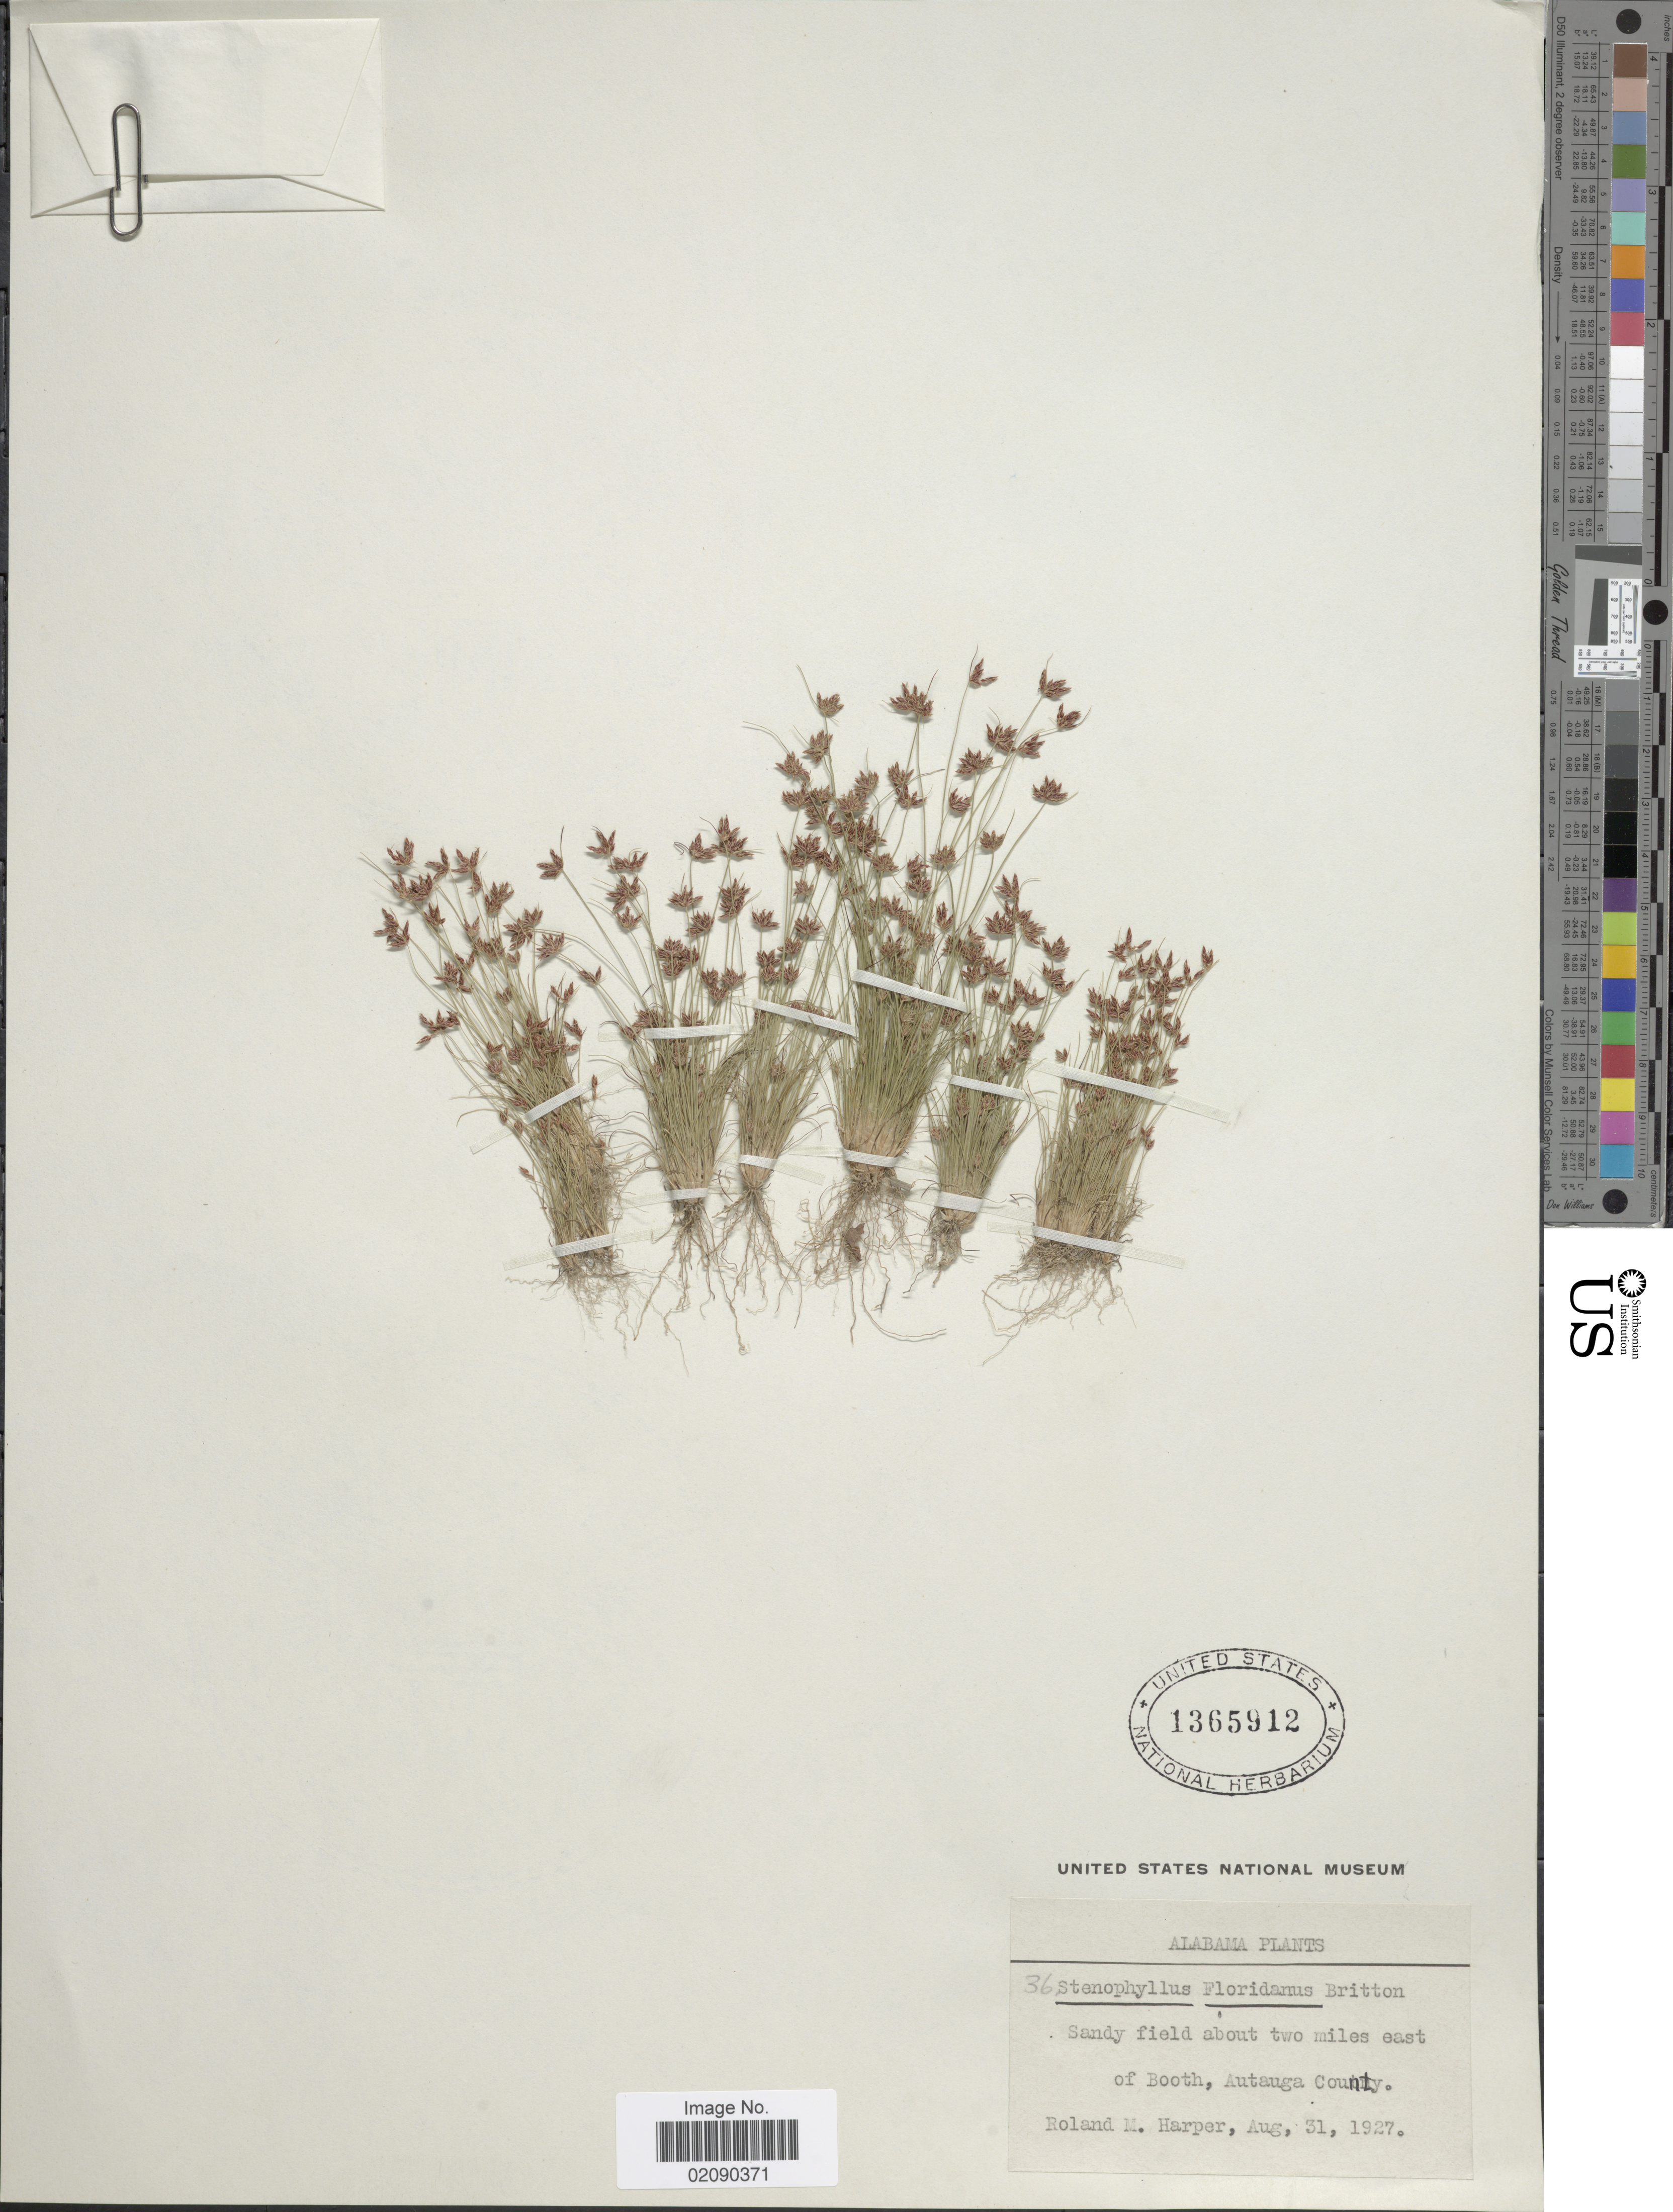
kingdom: Plantae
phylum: Tracheophyta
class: Liliopsida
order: Poales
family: Cyperaceae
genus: Bulbostylis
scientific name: Bulbostylis barbata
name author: (Rottb.) C.B. Clarke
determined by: Strong, Mark T., (BOT), Smithsonian Institution - National Museum of Natural History (UNITED STATES)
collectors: R. M. Harper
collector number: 36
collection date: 1927-08-31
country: United States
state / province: Alabama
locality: Two miles east of Booth, Autauga County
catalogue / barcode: US 1365912